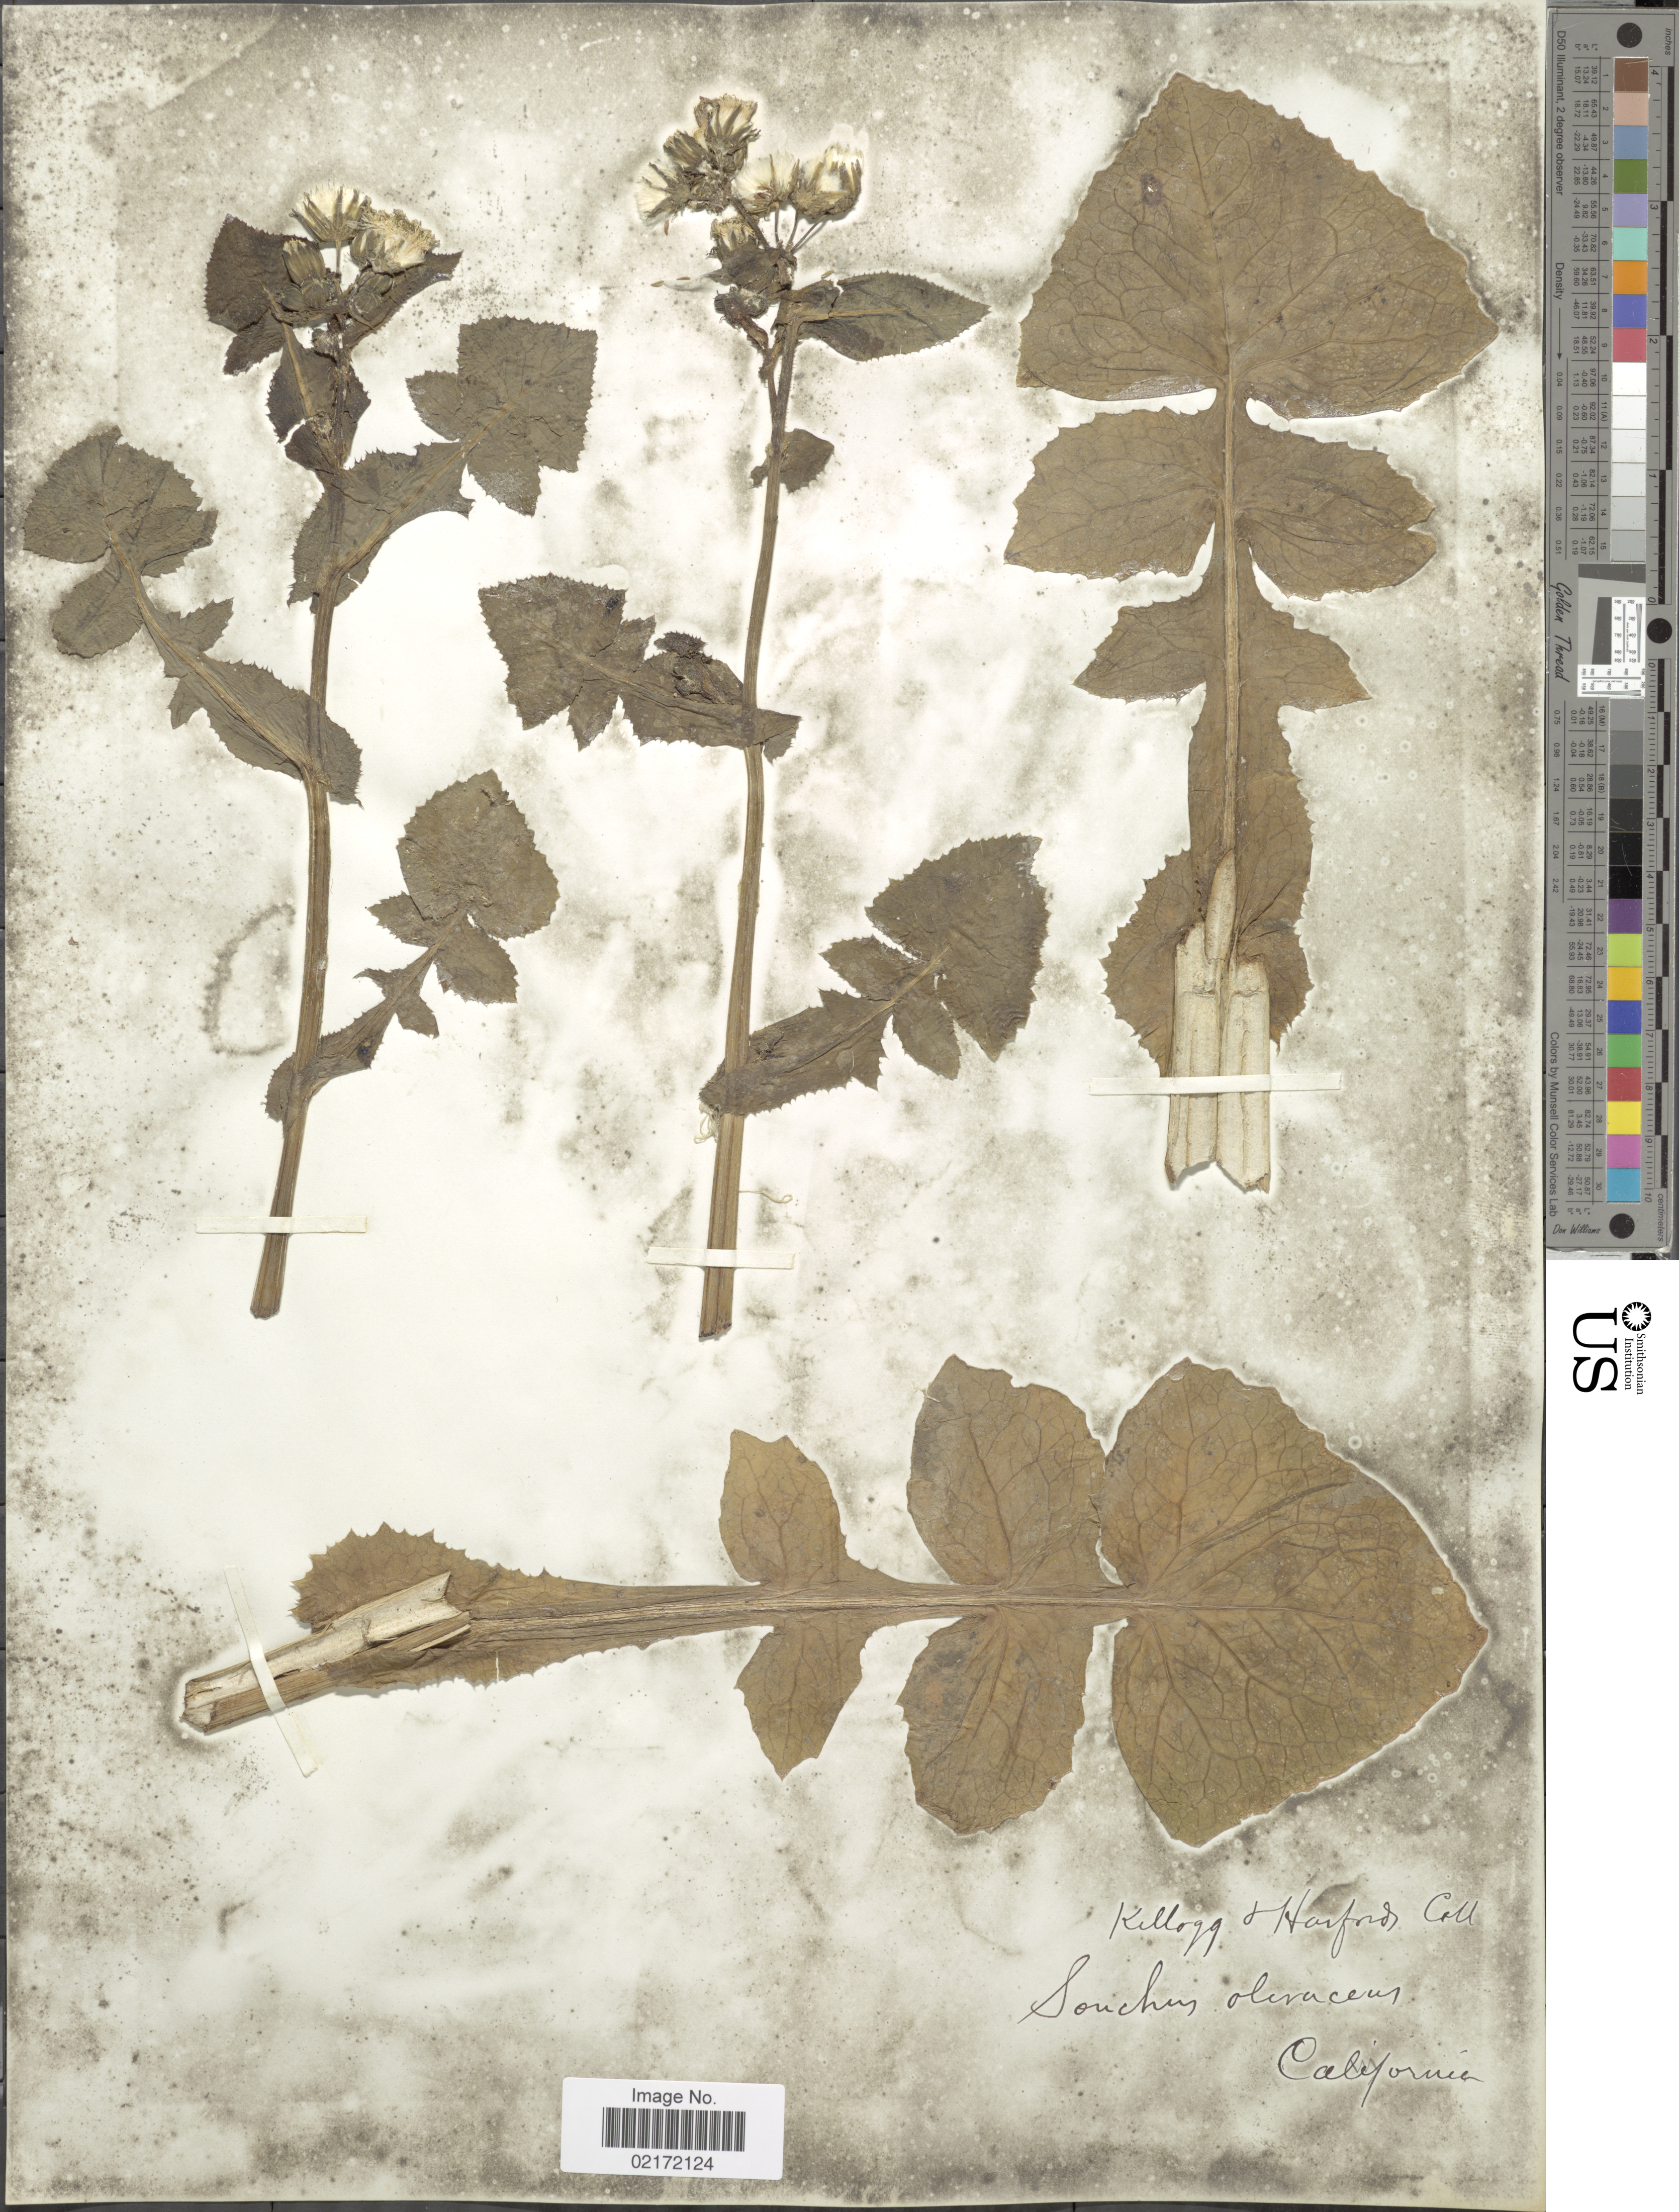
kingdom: Plantae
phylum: Tracheophyta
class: Magnoliopsida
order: Asterales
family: Asteraceae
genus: Sonchus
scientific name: Sonchus oleraceus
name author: L.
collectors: -- Kellogg & Harford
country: United States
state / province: California